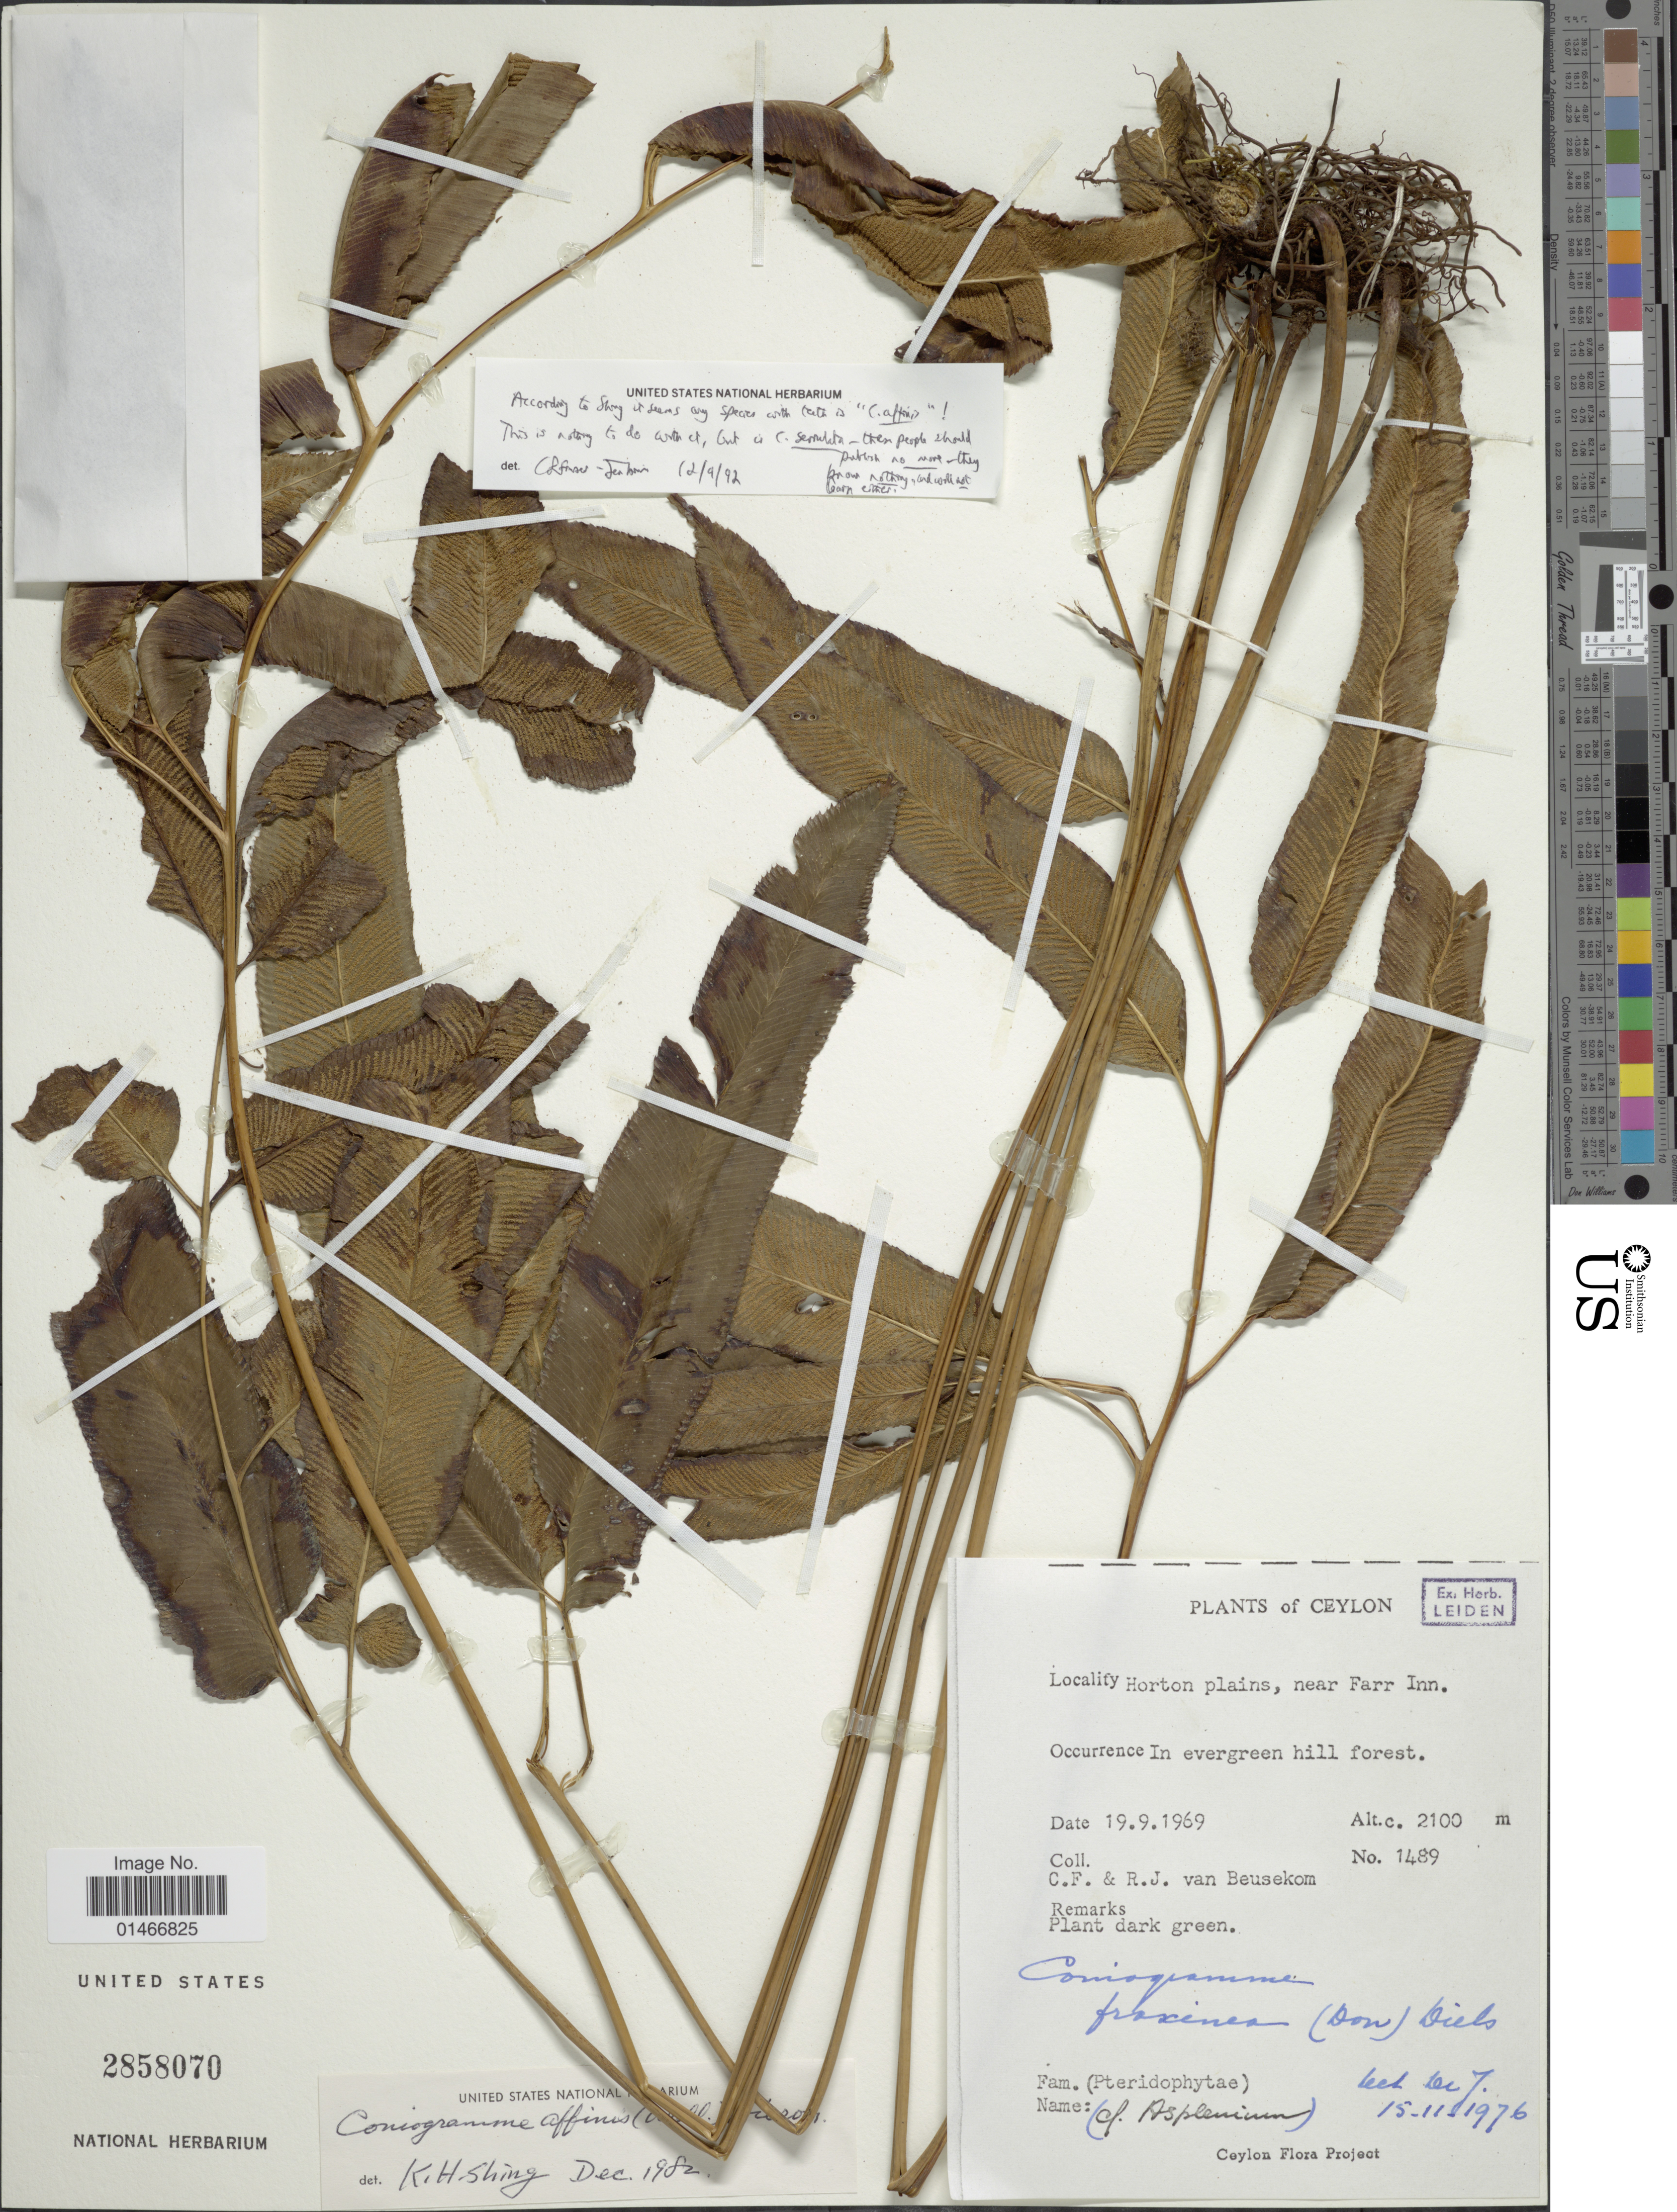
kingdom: Plantae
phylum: Tracheophyta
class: Polypodiopsida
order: Polypodiales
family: Pteridaceae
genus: Coniogramme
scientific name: Coniogramme affinis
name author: Hieron.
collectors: C. F. Beusekom & R. Van Beusekom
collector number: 1489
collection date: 1969-09-19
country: Sri Lanka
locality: Ceylon. Horton plains, near Farr Inn.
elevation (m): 2100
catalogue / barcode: US 2858070